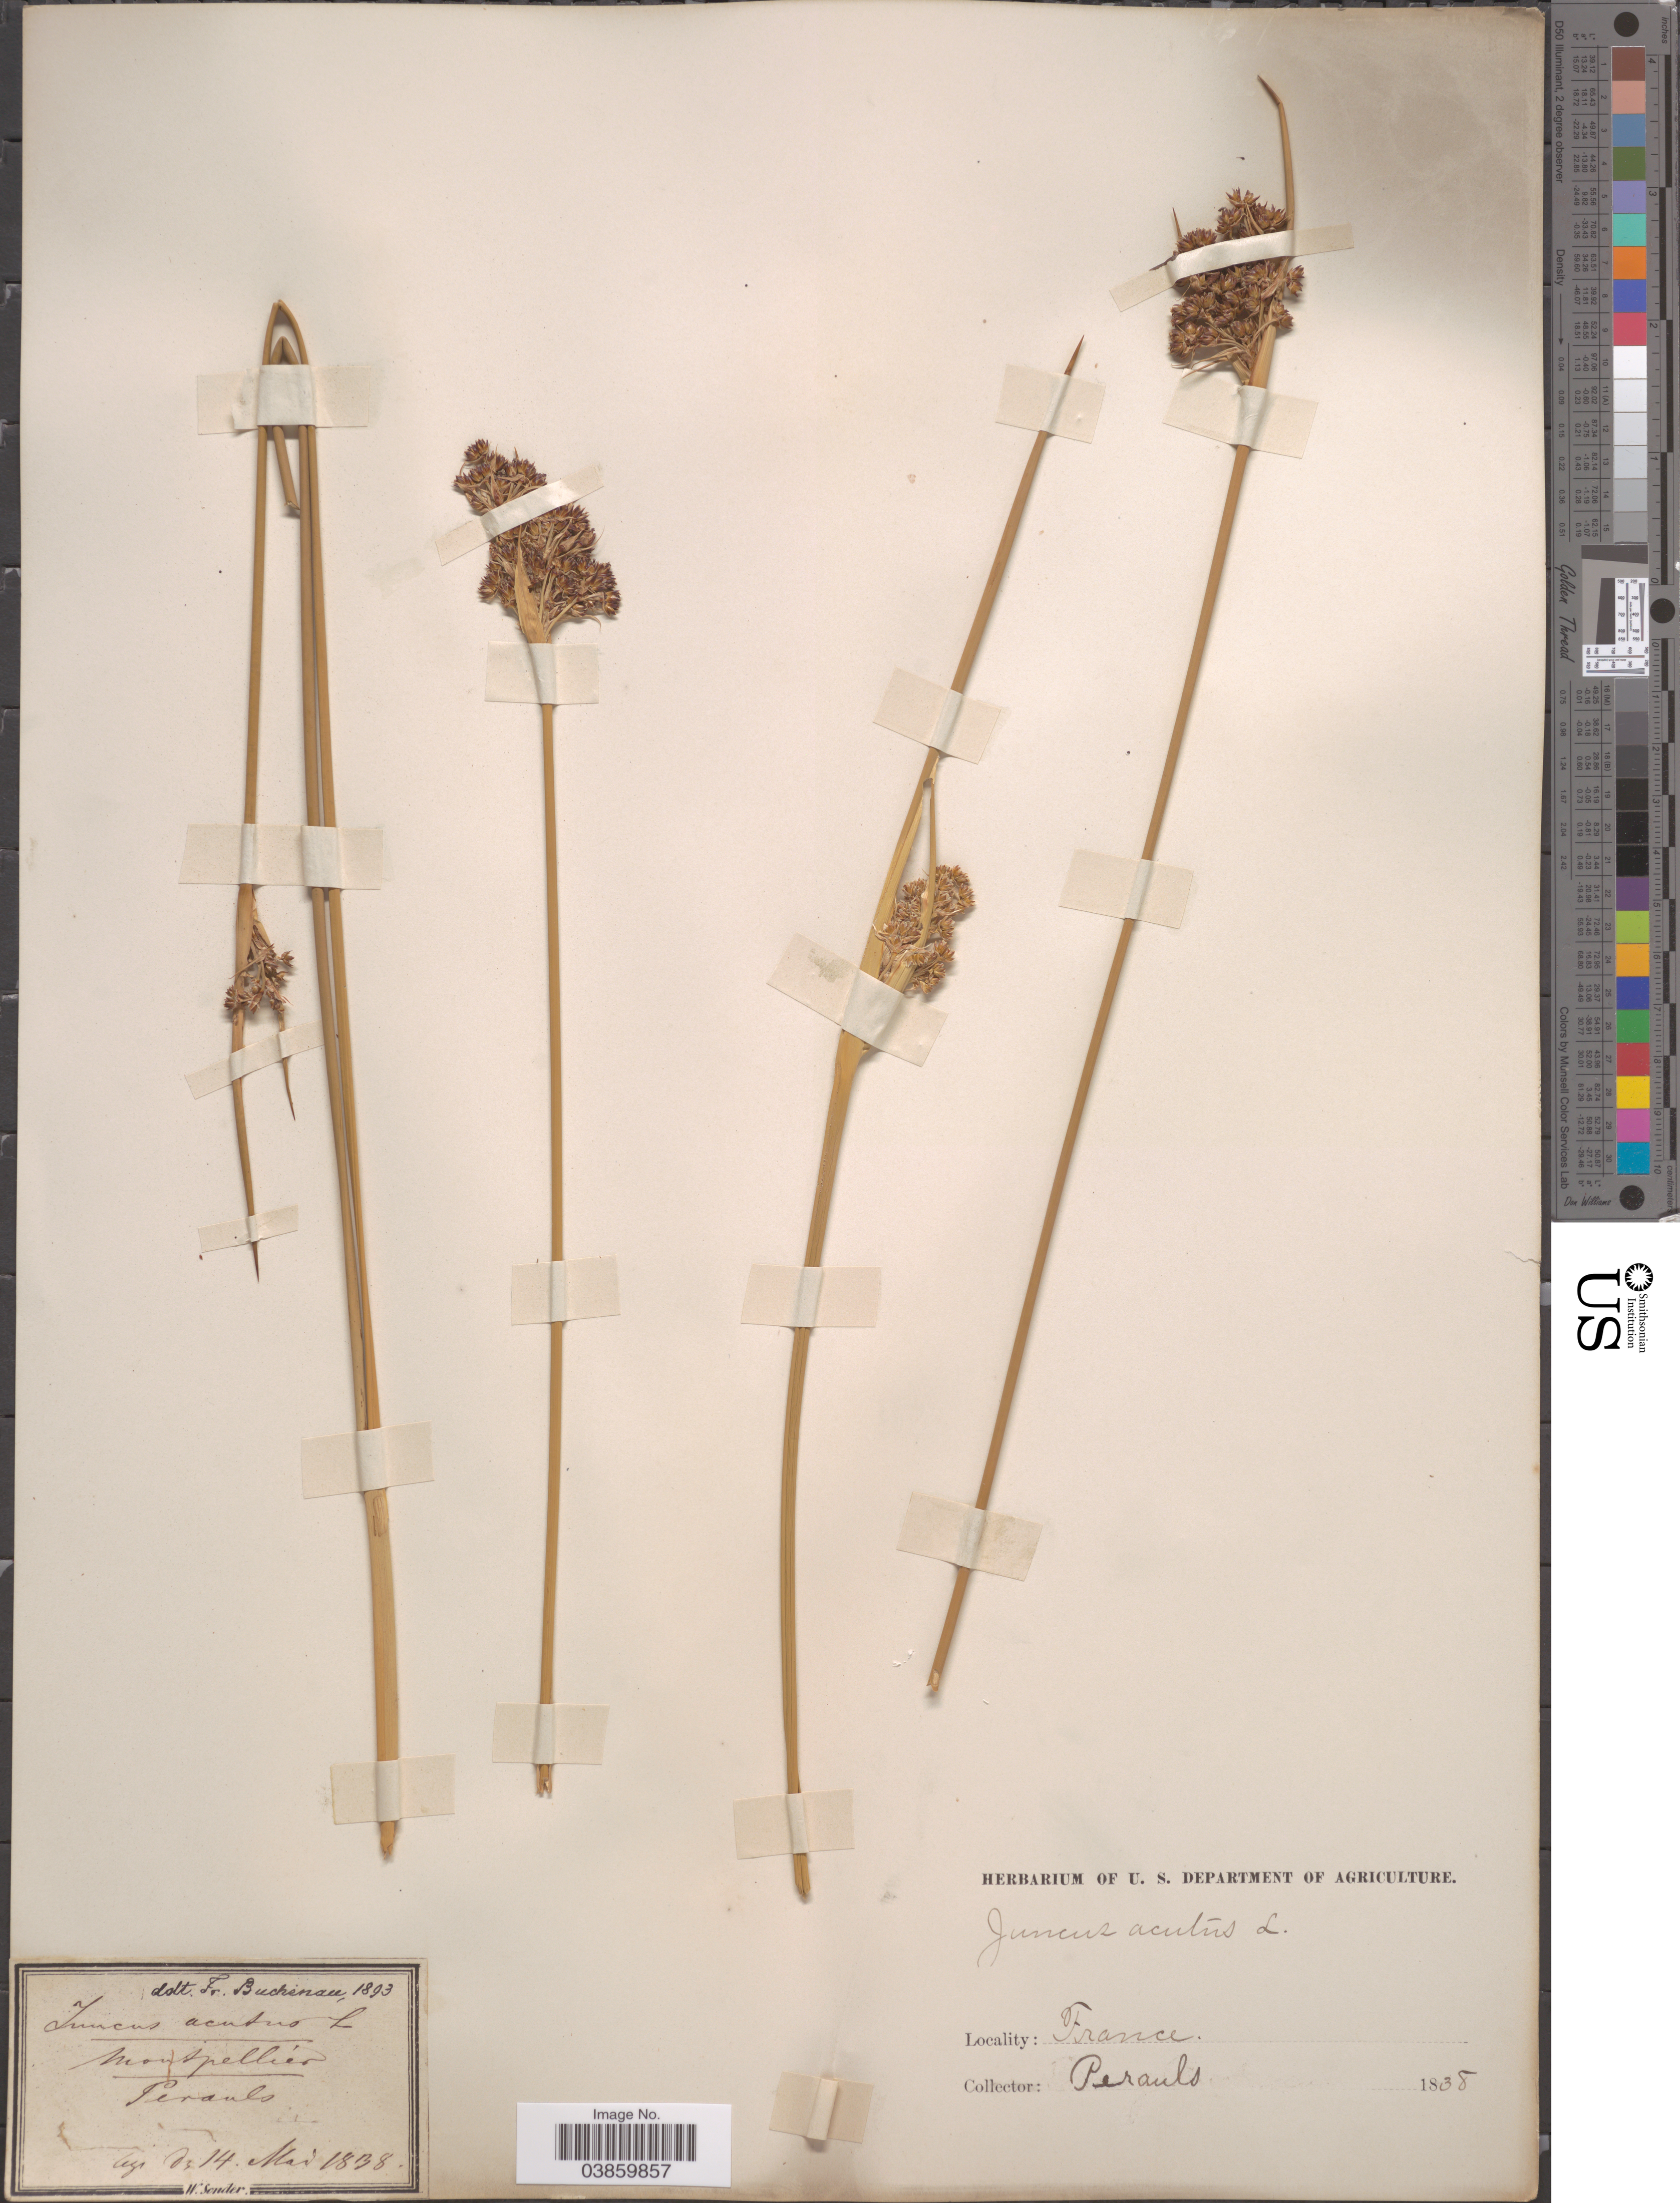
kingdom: Plantae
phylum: Tracheophyta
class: Liliopsida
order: Poales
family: Juncaceae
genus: Juncus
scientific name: Juncus acutus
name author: L.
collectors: Perauls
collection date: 1838-05-14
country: France